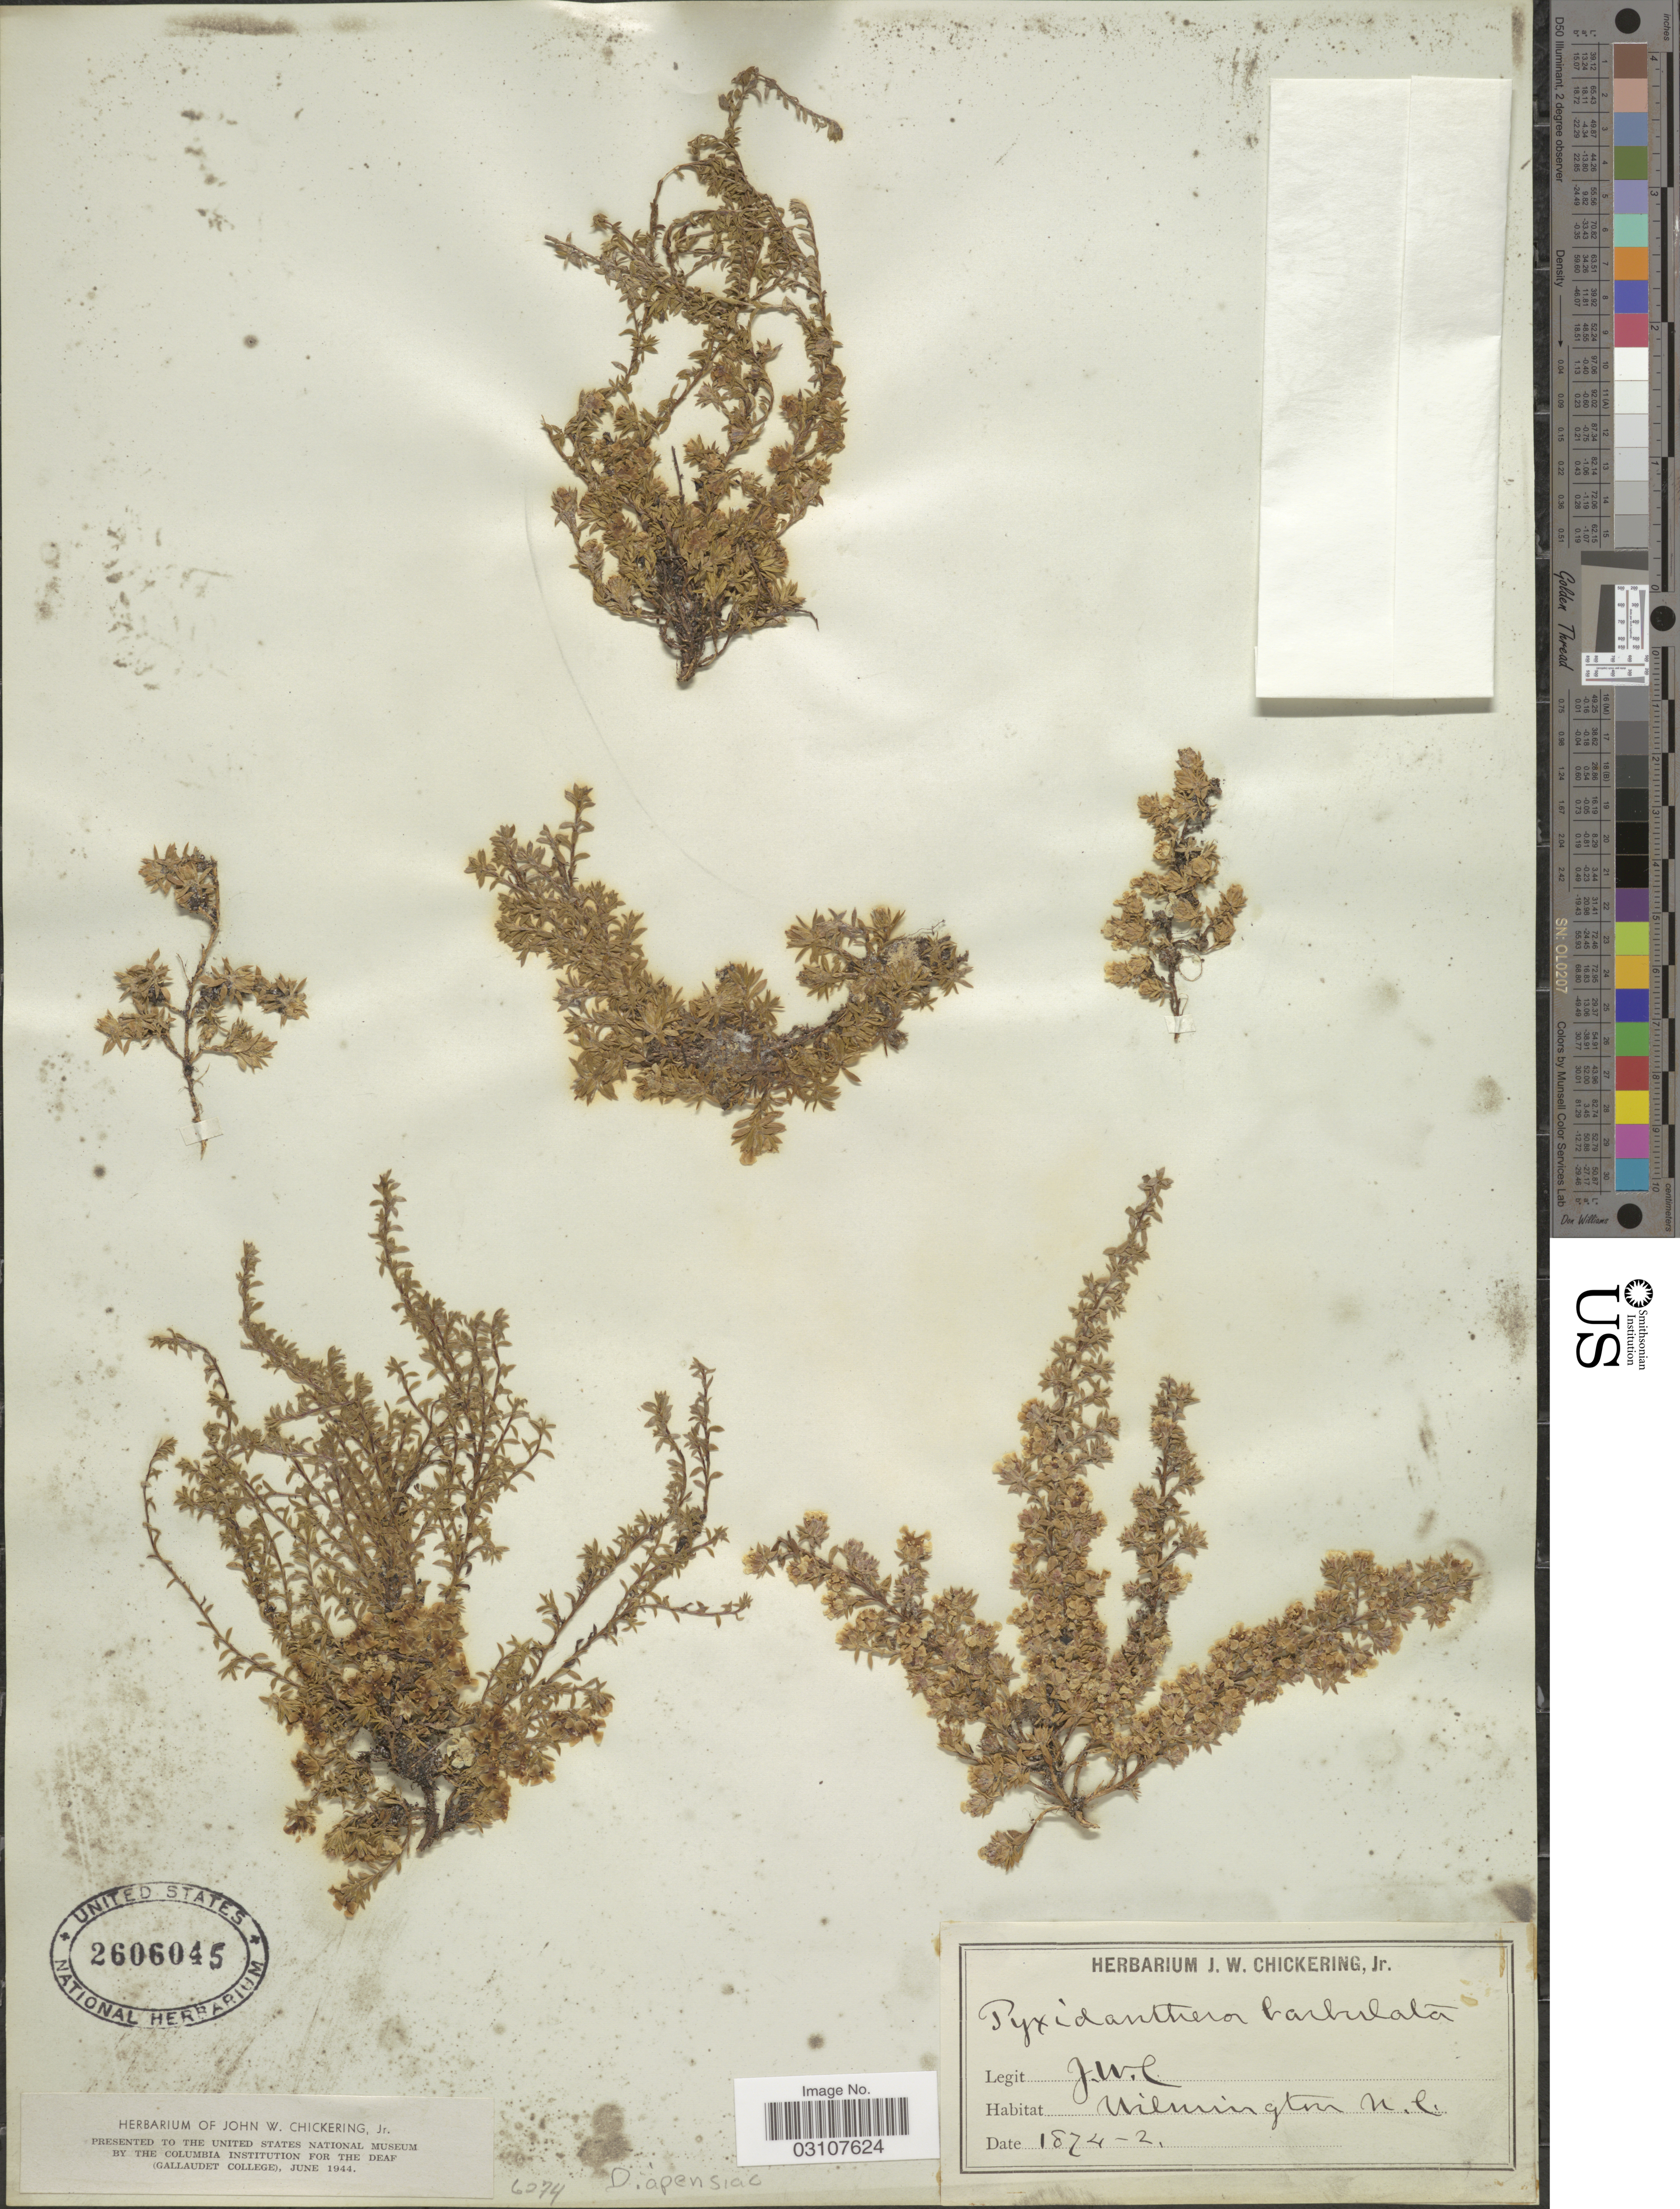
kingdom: Plantae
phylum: Tracheophyta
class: Magnoliopsida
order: Ericales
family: Diapensiaceae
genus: Pyxidanthera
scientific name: Pyxidanthera barbulata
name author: Michx.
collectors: J. W. Chickering Jr.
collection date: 1874-02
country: United States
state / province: North Carolina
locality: Wilmington.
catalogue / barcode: US 2606045